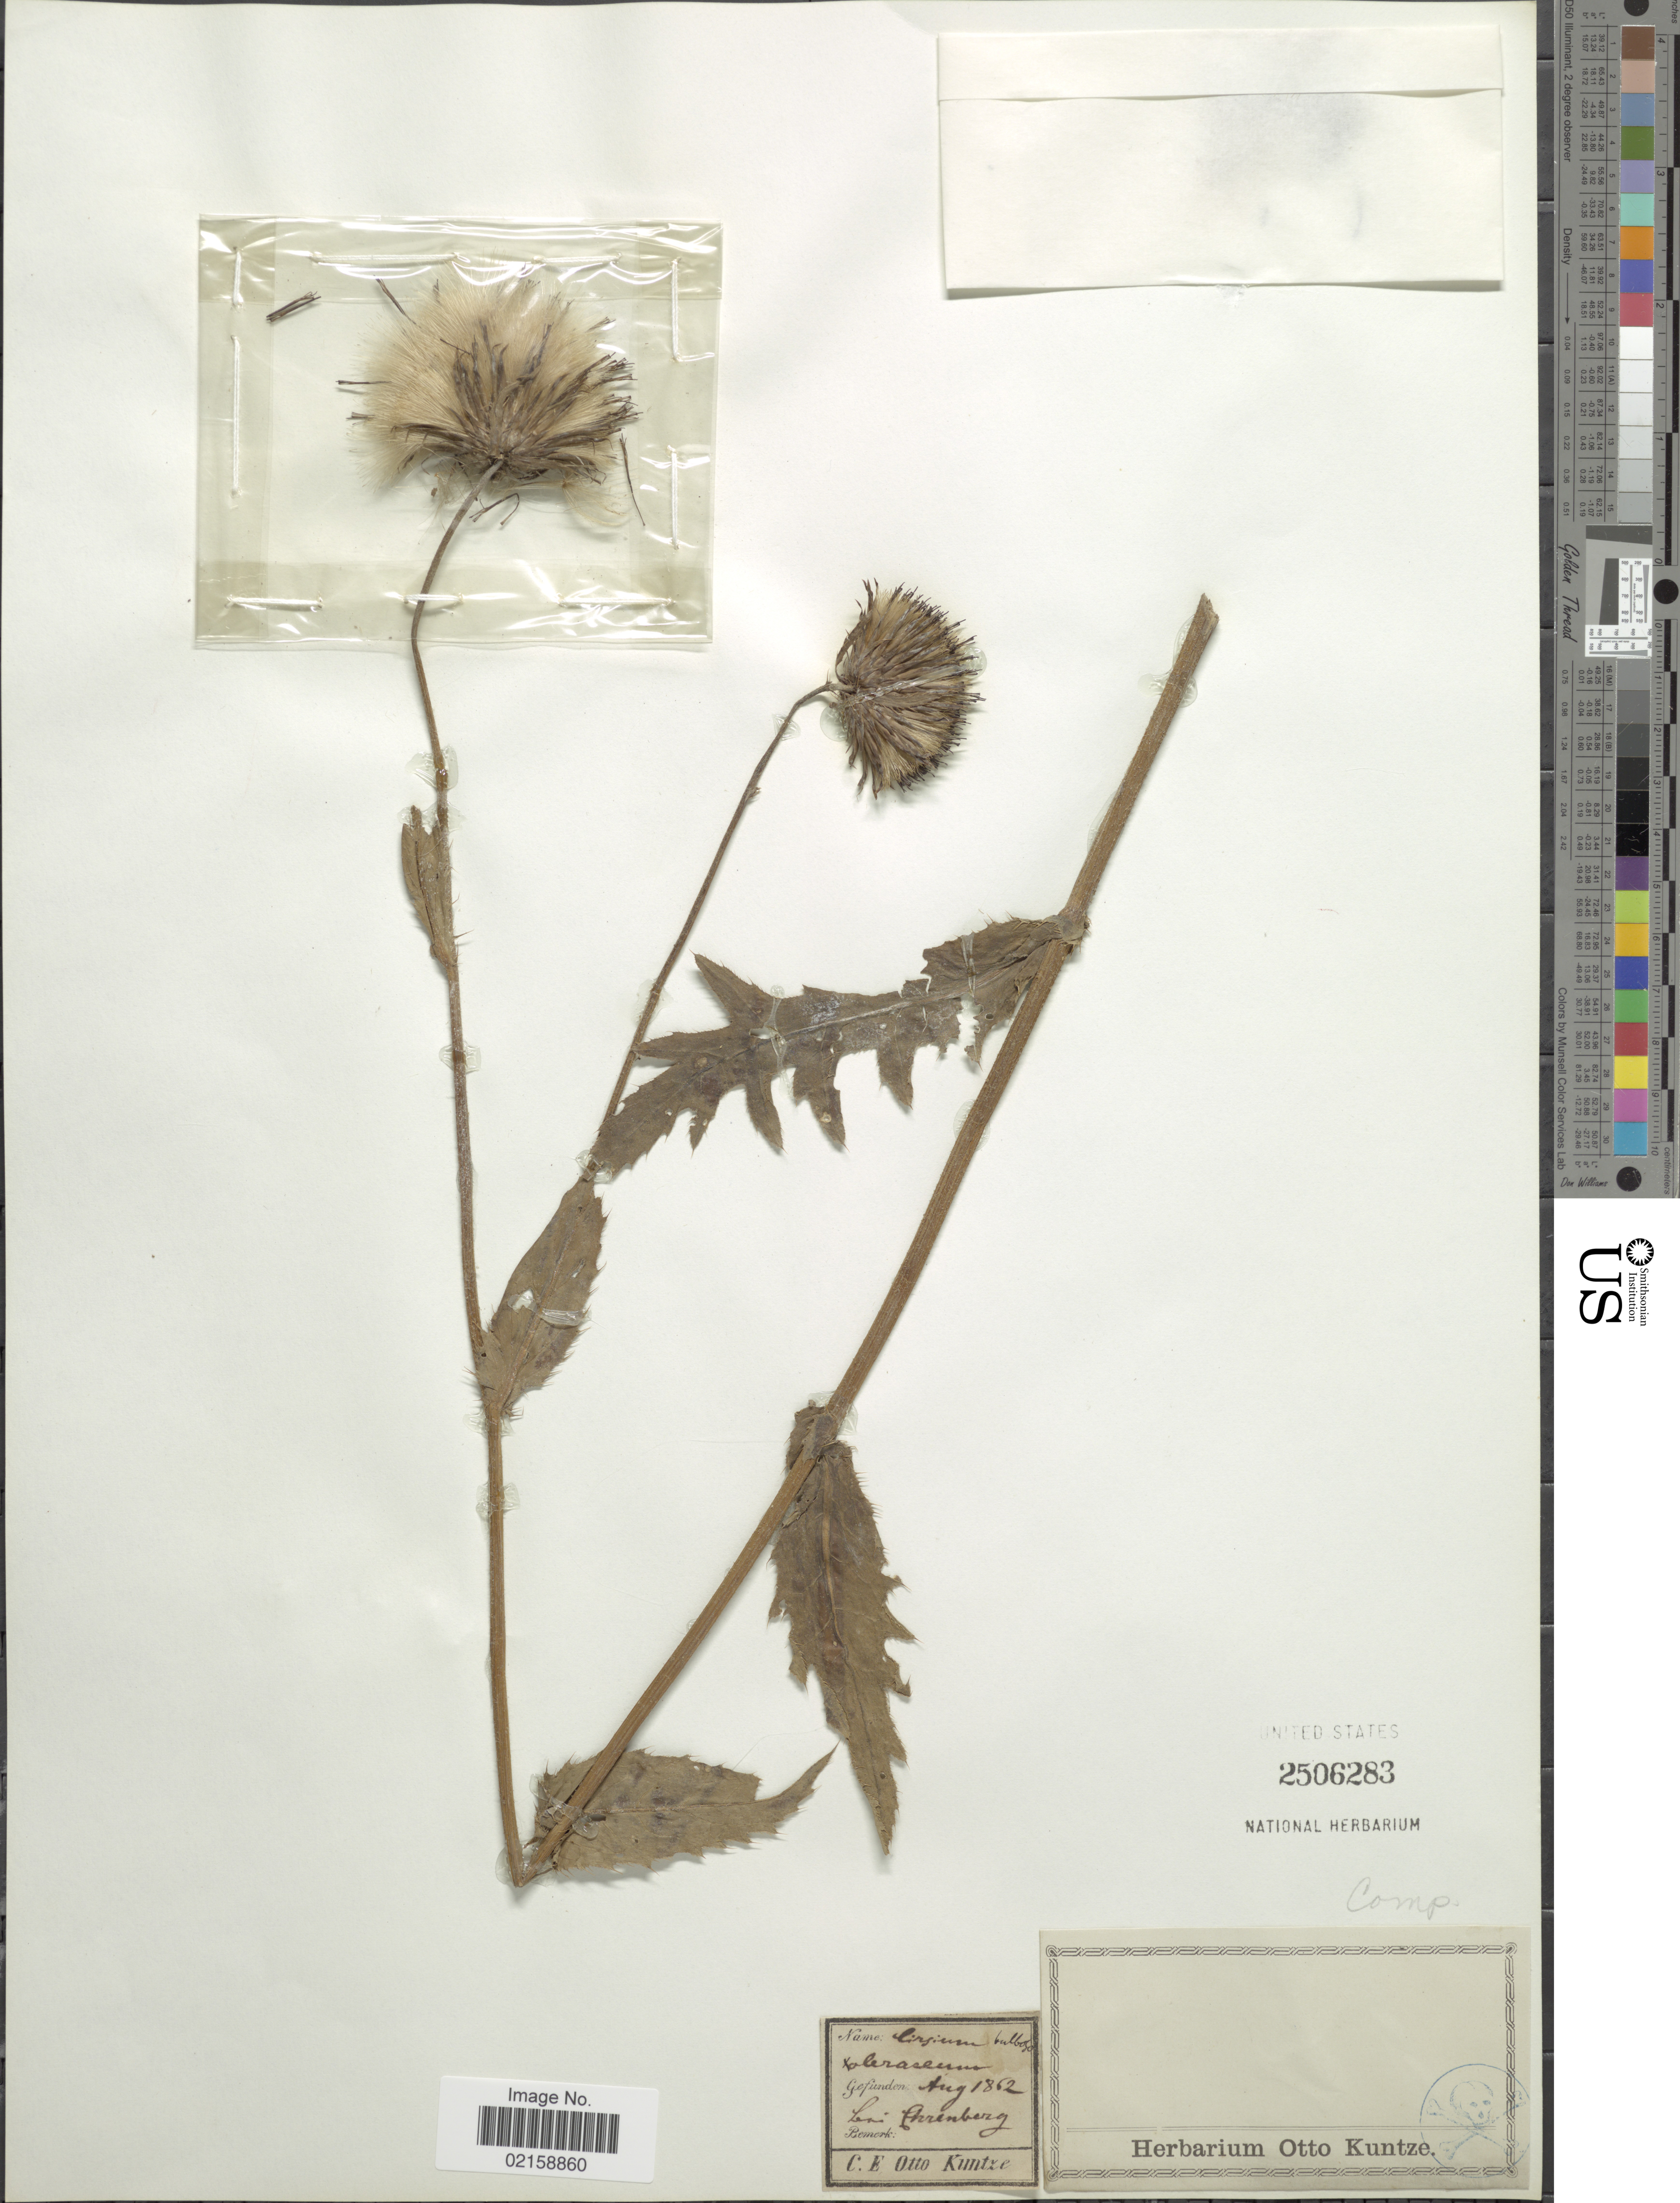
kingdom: Plantae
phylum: Tracheophyta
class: Magnoliopsida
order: Asterales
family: Asteraceae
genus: Cirsium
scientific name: Cirsium tuberosum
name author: (L.) All.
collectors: C.E.O. Kuntze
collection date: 1862-08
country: Germany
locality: Linn Ahrenberg.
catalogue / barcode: US 2506283